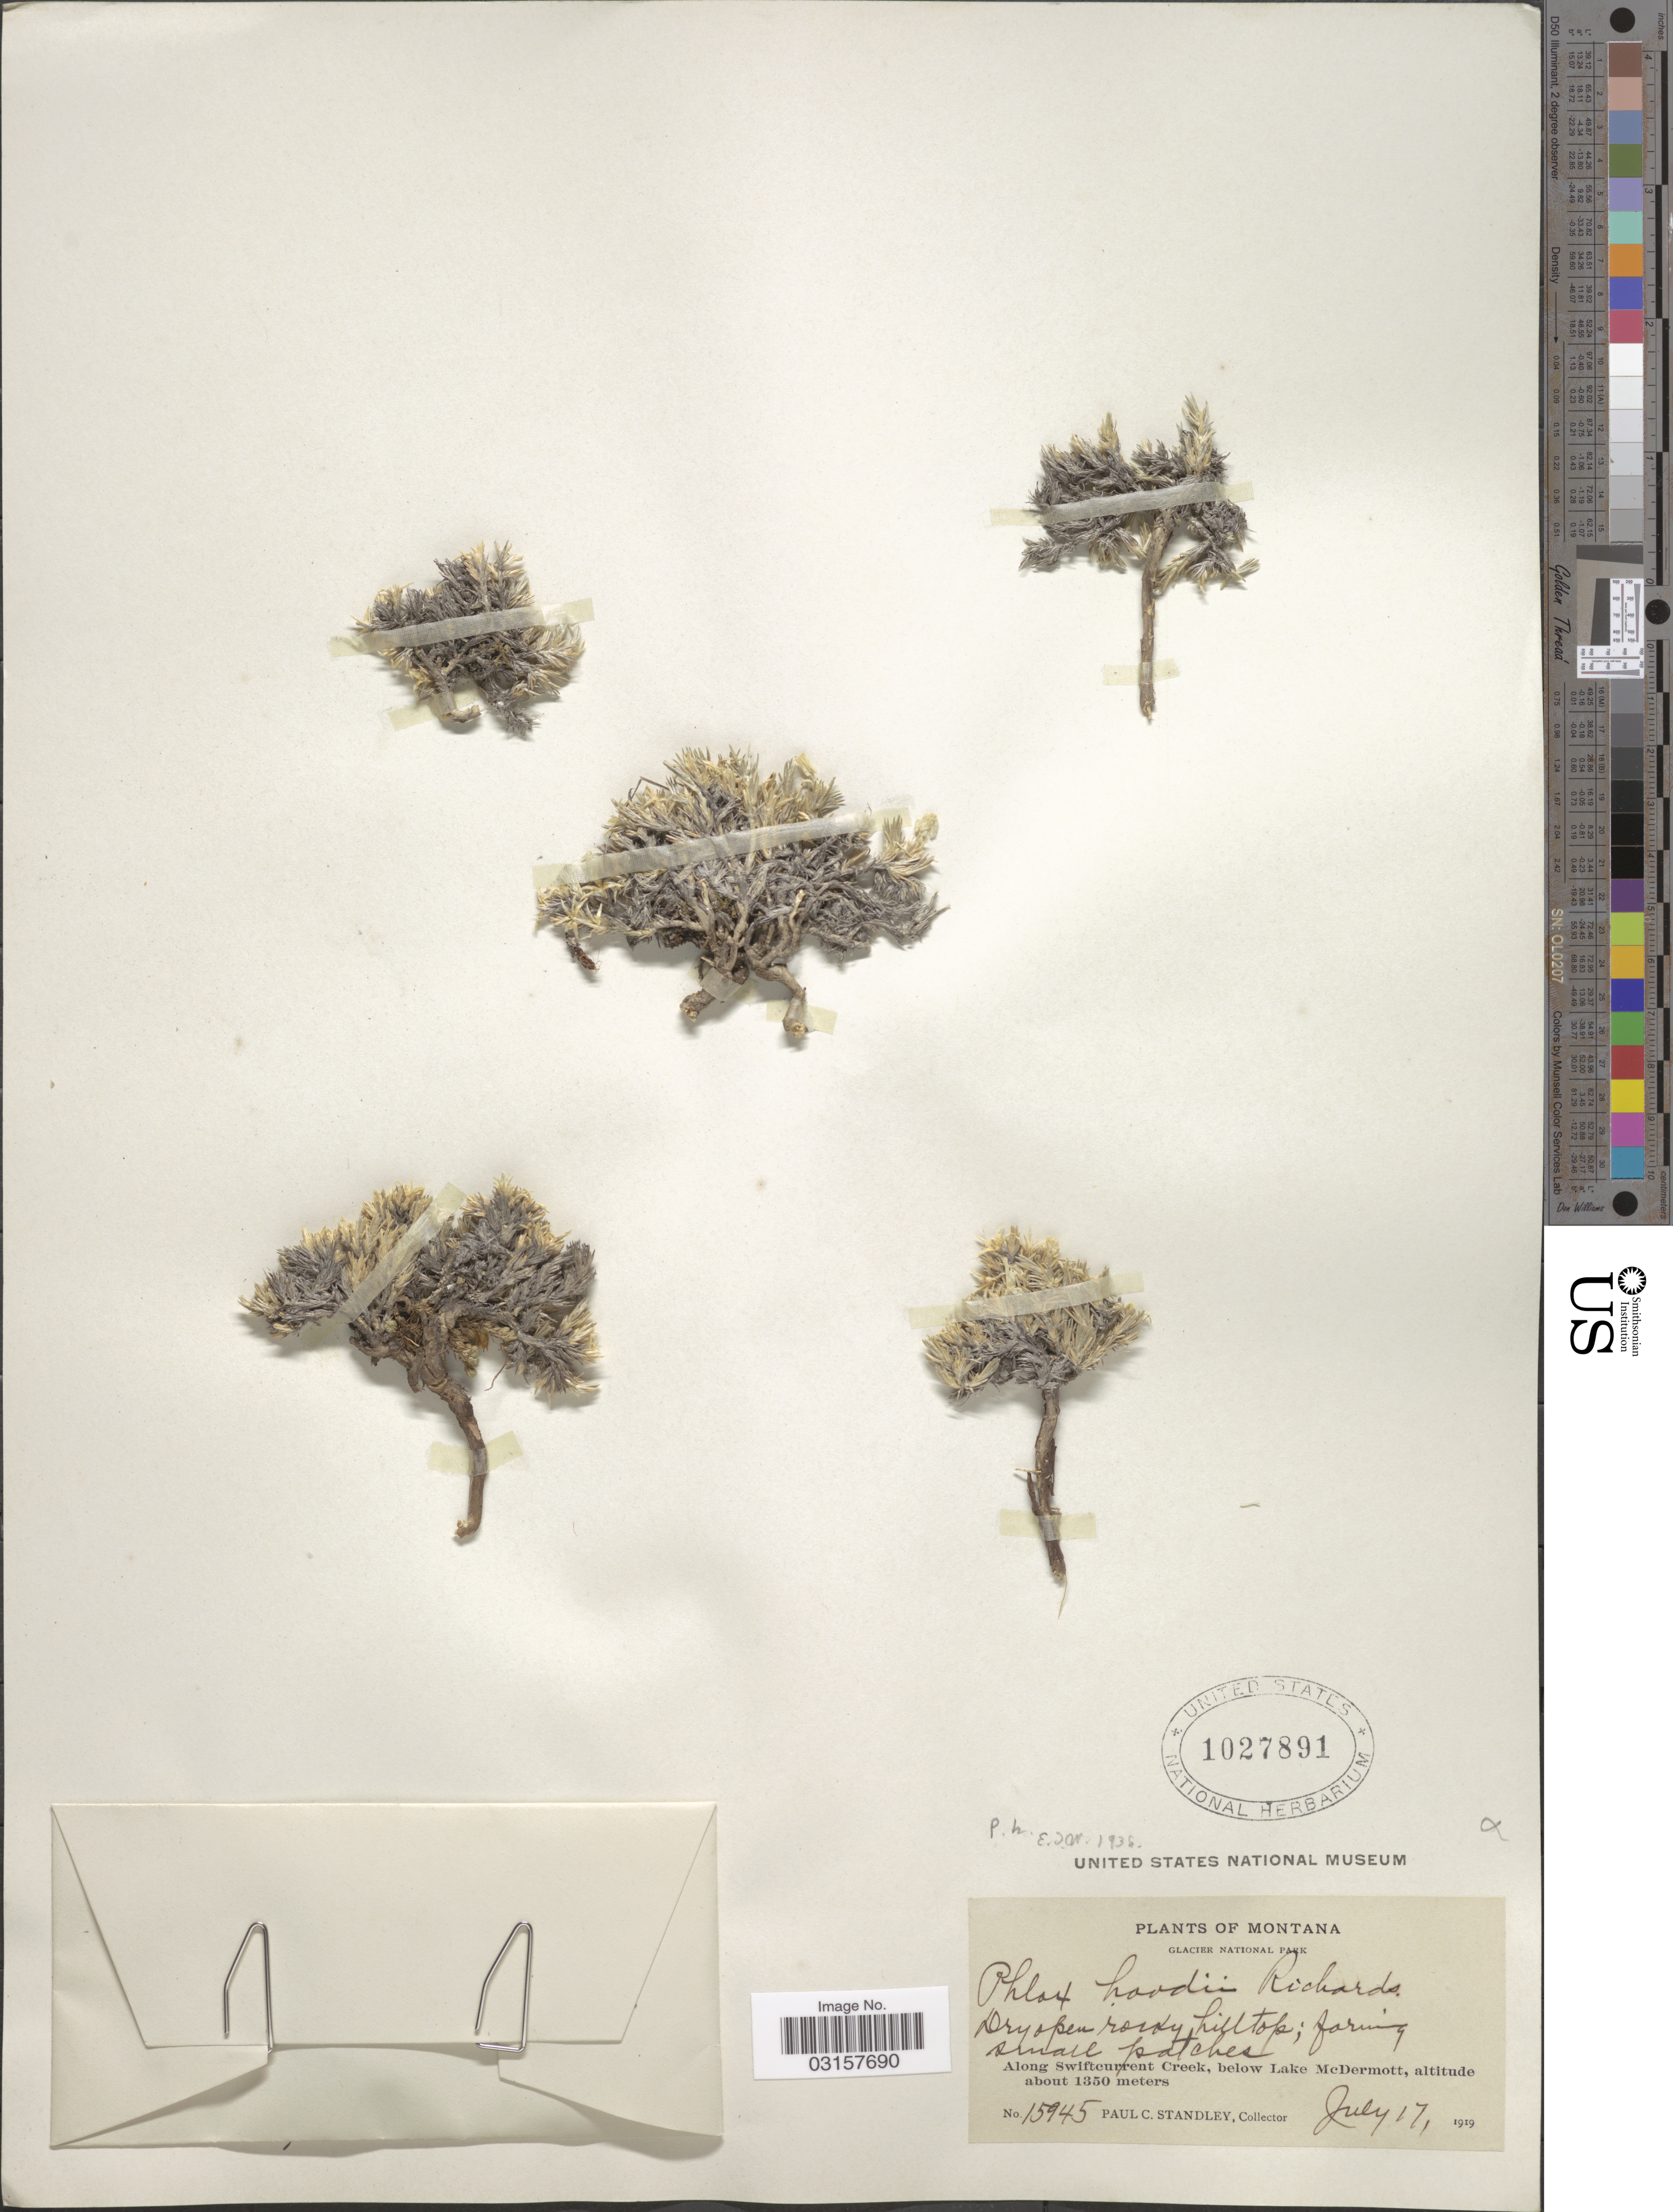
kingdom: Plantae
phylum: Tracheophyta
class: Magnoliopsida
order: Ericales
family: Polemoniaceae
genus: Phlox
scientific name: Phlox hoodii subsp. hoodii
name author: Richardson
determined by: Mayfield, M. H.; Ferguson, C. J.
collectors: P. C. Standley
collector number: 15945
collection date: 1919-07-17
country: United States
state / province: Montana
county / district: Glacier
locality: Glacier National Park. Along Swiftcurrent Creek, below Lake McDermott.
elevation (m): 1350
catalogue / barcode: US 1027891